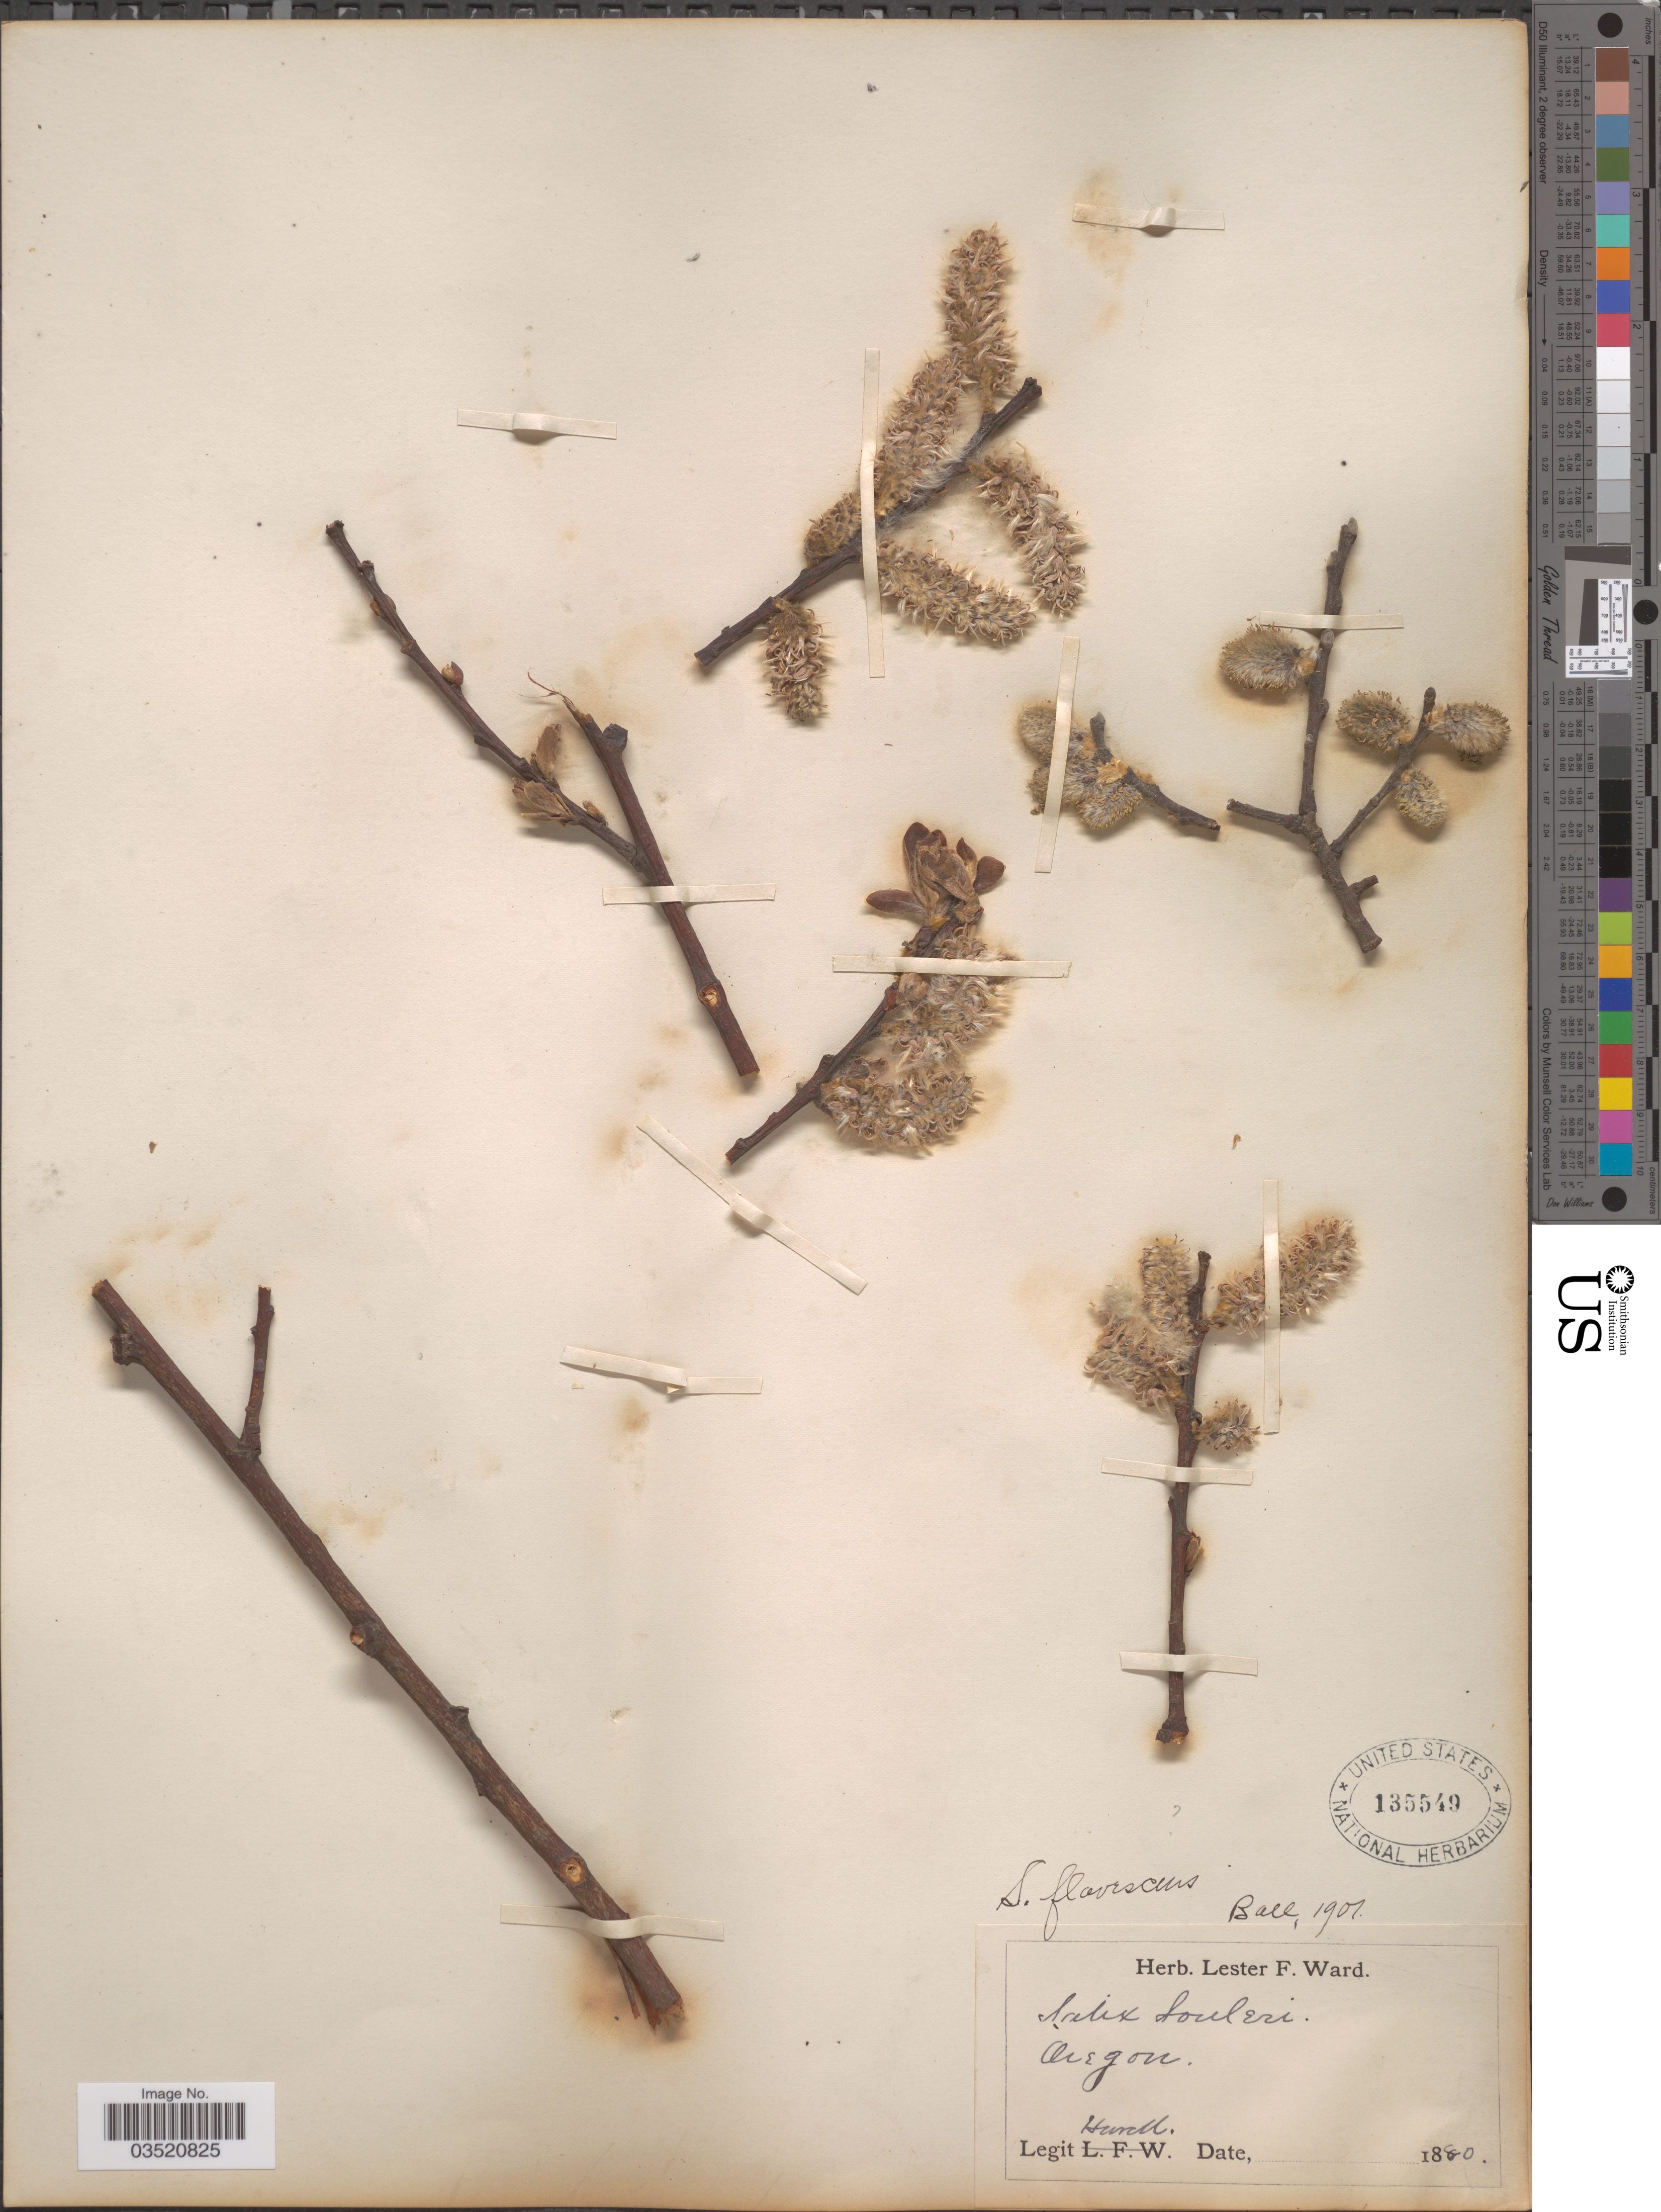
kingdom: Plantae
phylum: Tracheophyta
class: Magnoliopsida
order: Malpighiales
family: Salicaceae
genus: Salix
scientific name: Salix scouleriana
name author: Barratt ex Hook.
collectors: -. Howell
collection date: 1880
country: United States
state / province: Oregon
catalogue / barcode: US 135549